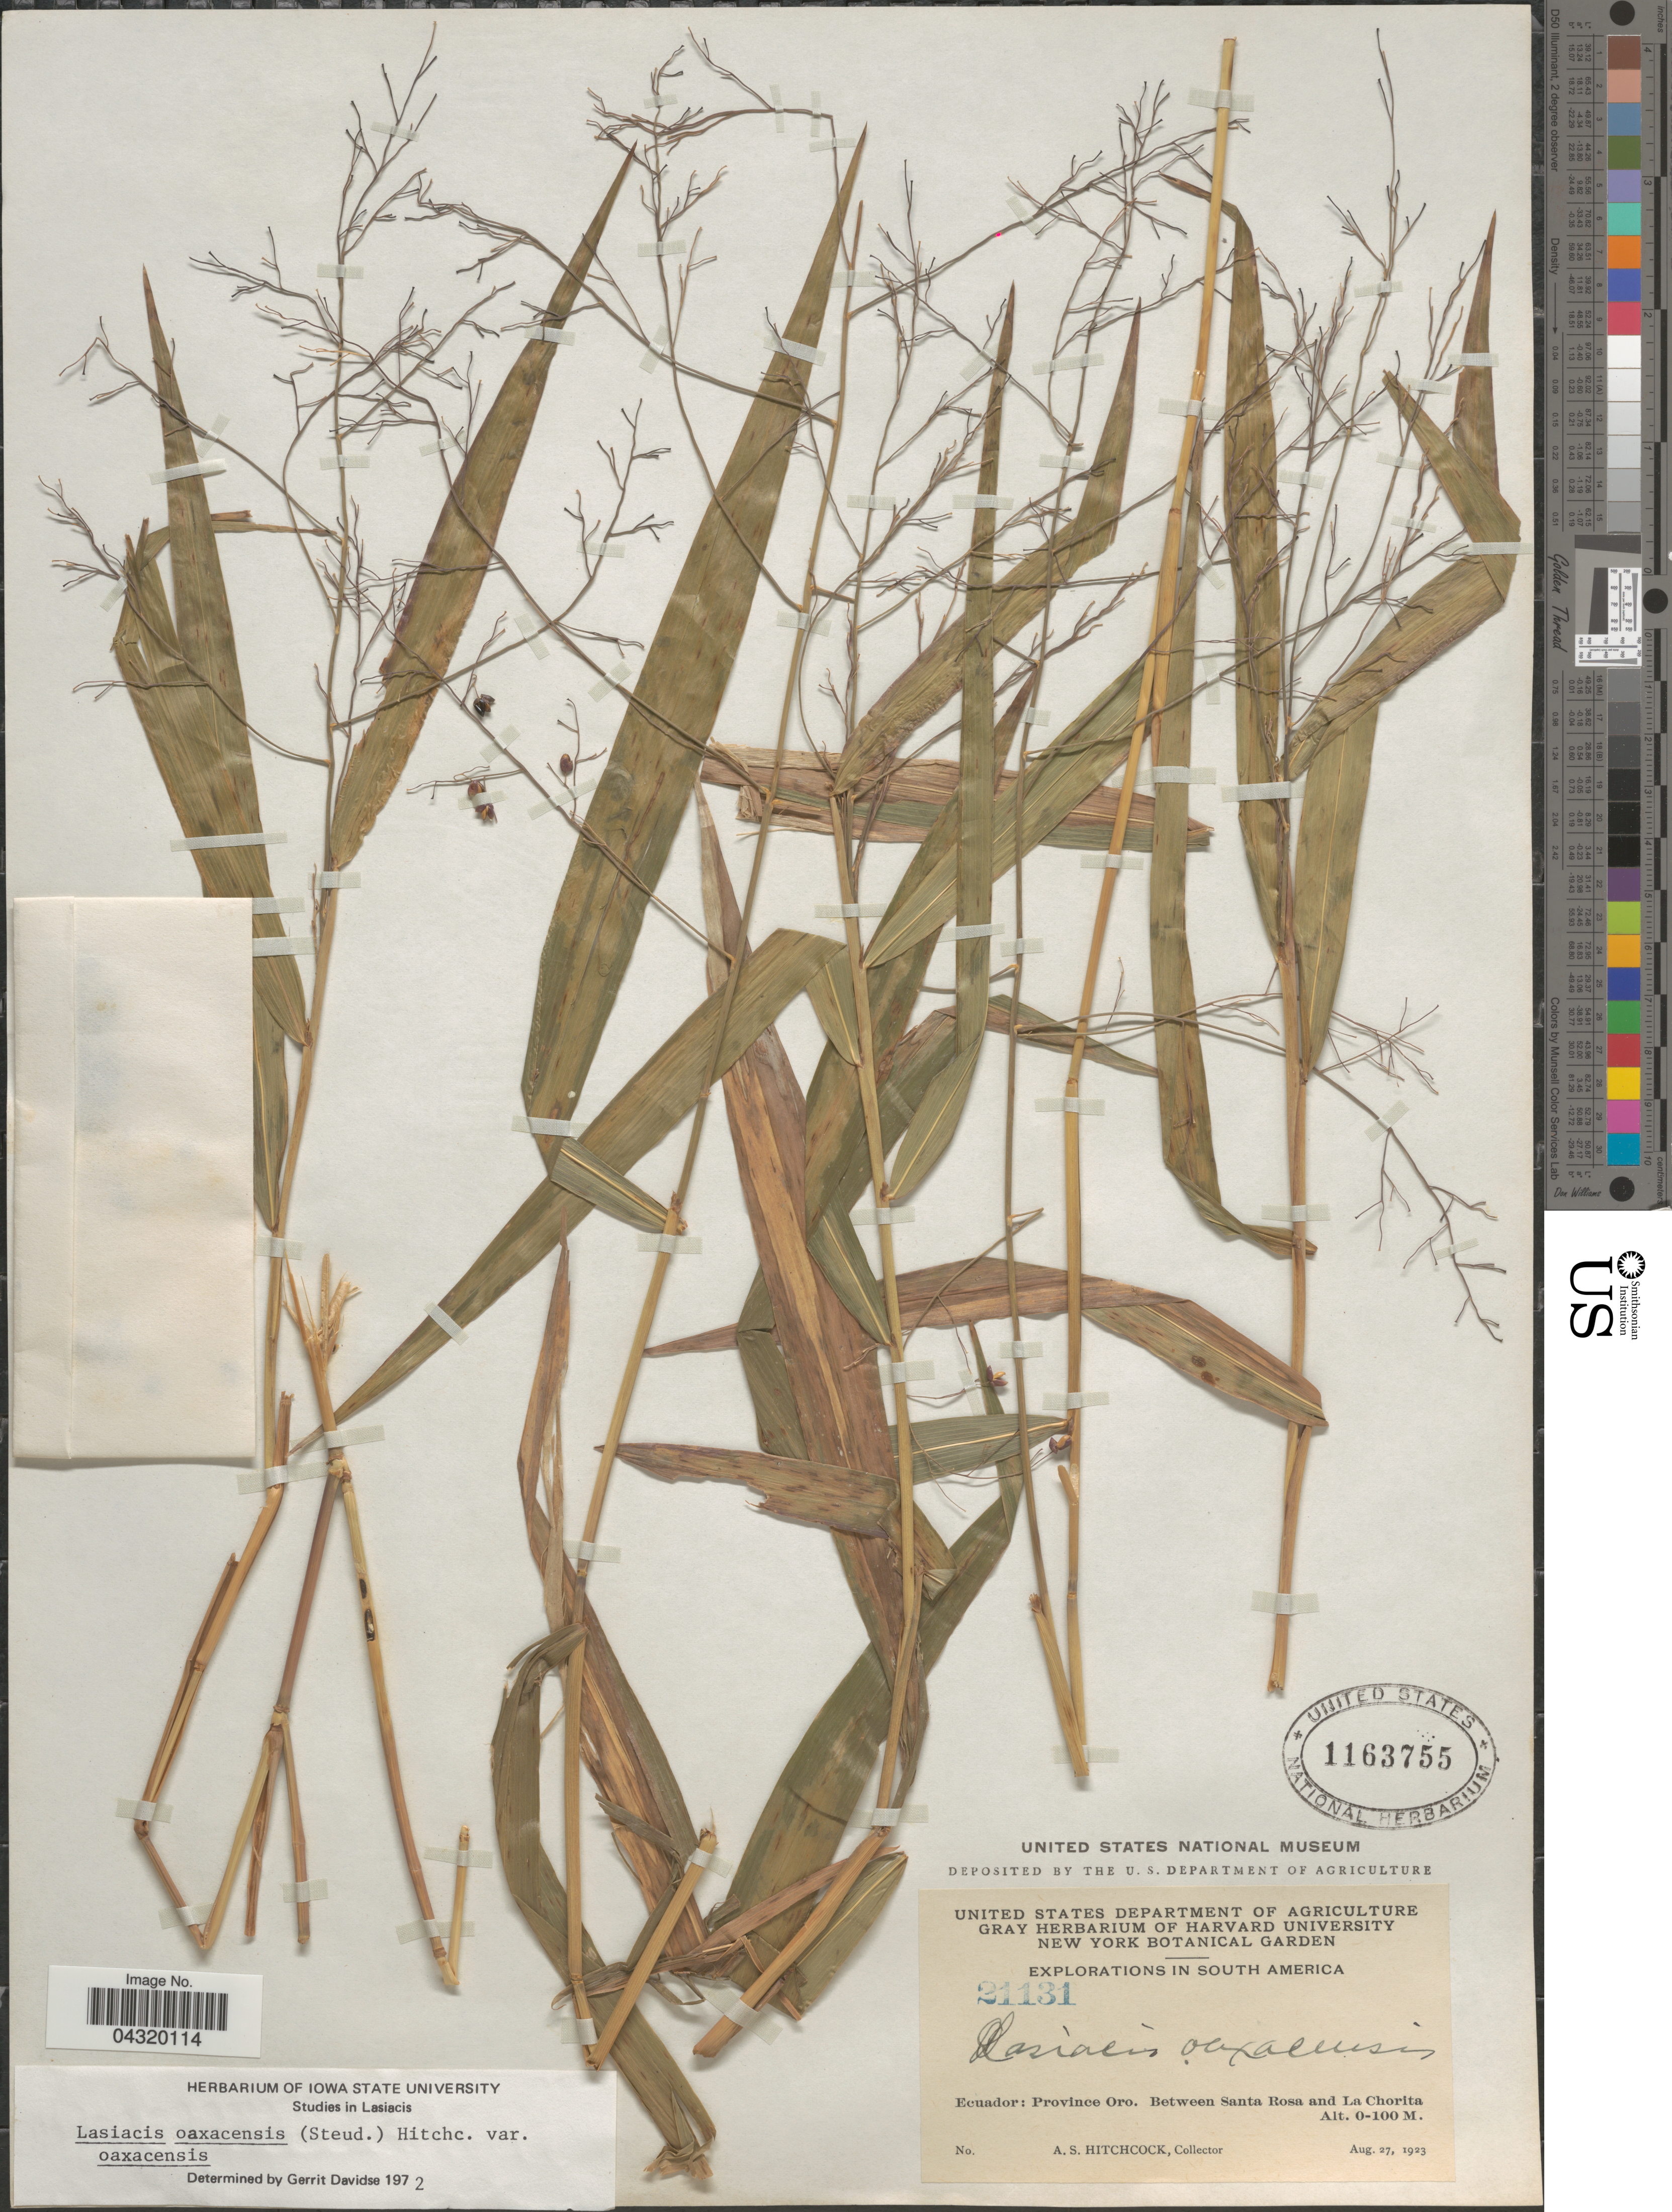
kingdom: Plantae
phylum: Tracheophyta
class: Liliopsida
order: Poales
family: Poaceae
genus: Lasiacis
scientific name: Lasiacis oaxacensis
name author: (Steud.) Hitchc.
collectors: A. S. Hitchcock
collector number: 21131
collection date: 1923-08-27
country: Ecuador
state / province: El Oro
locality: Explorations in South America. Between Santa Rosa and La Chorita.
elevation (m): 0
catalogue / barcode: US 1163755